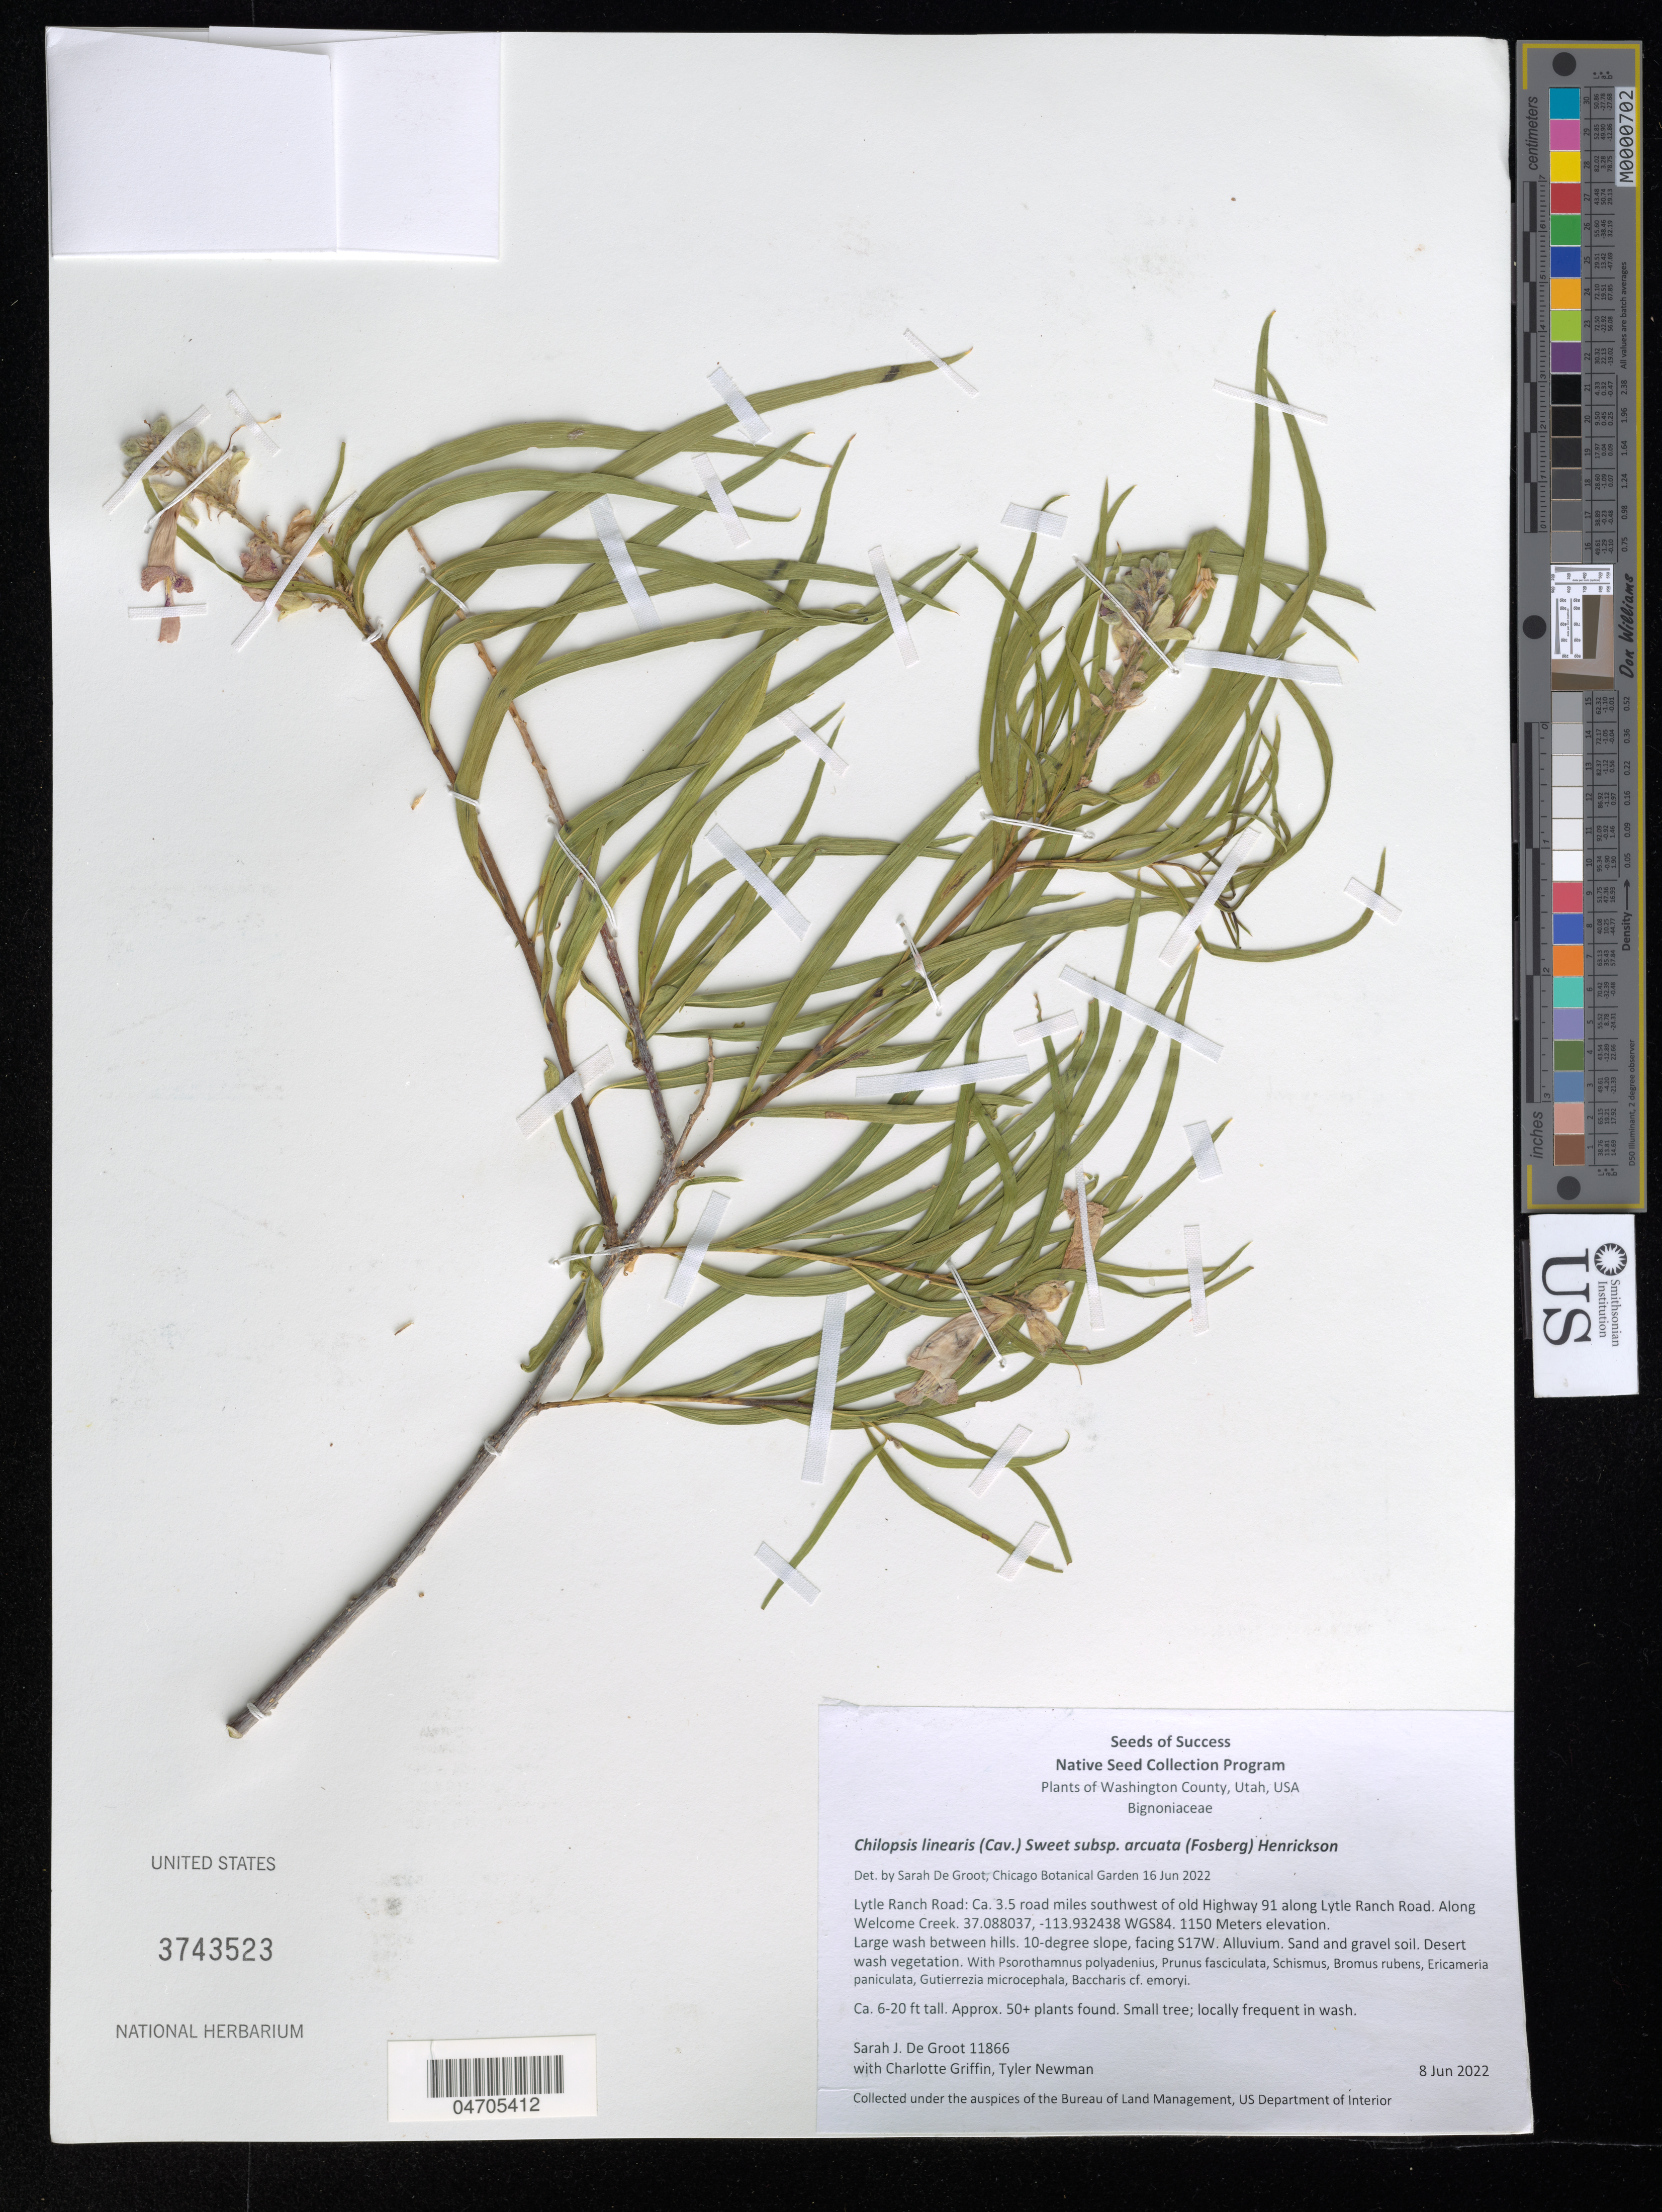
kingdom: Plantae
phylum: Tracheophyta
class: Magnoliopsida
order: Lamiales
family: Bignoniaceae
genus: Chilopsis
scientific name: Chilopsis linearis subsp. arcuata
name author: (Fosberg) Henrickson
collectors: S. De Groot, C. Griffin & T. Newman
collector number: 11866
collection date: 2022-06-08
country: United States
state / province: Utah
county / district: Washington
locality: Washington County. Lytle Ranch Road: Ca. 3.5 road miles southwest of old Highway 91 along Lytle Ranch Road. Along Welcome Creek.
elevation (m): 1150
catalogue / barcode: US 3743523